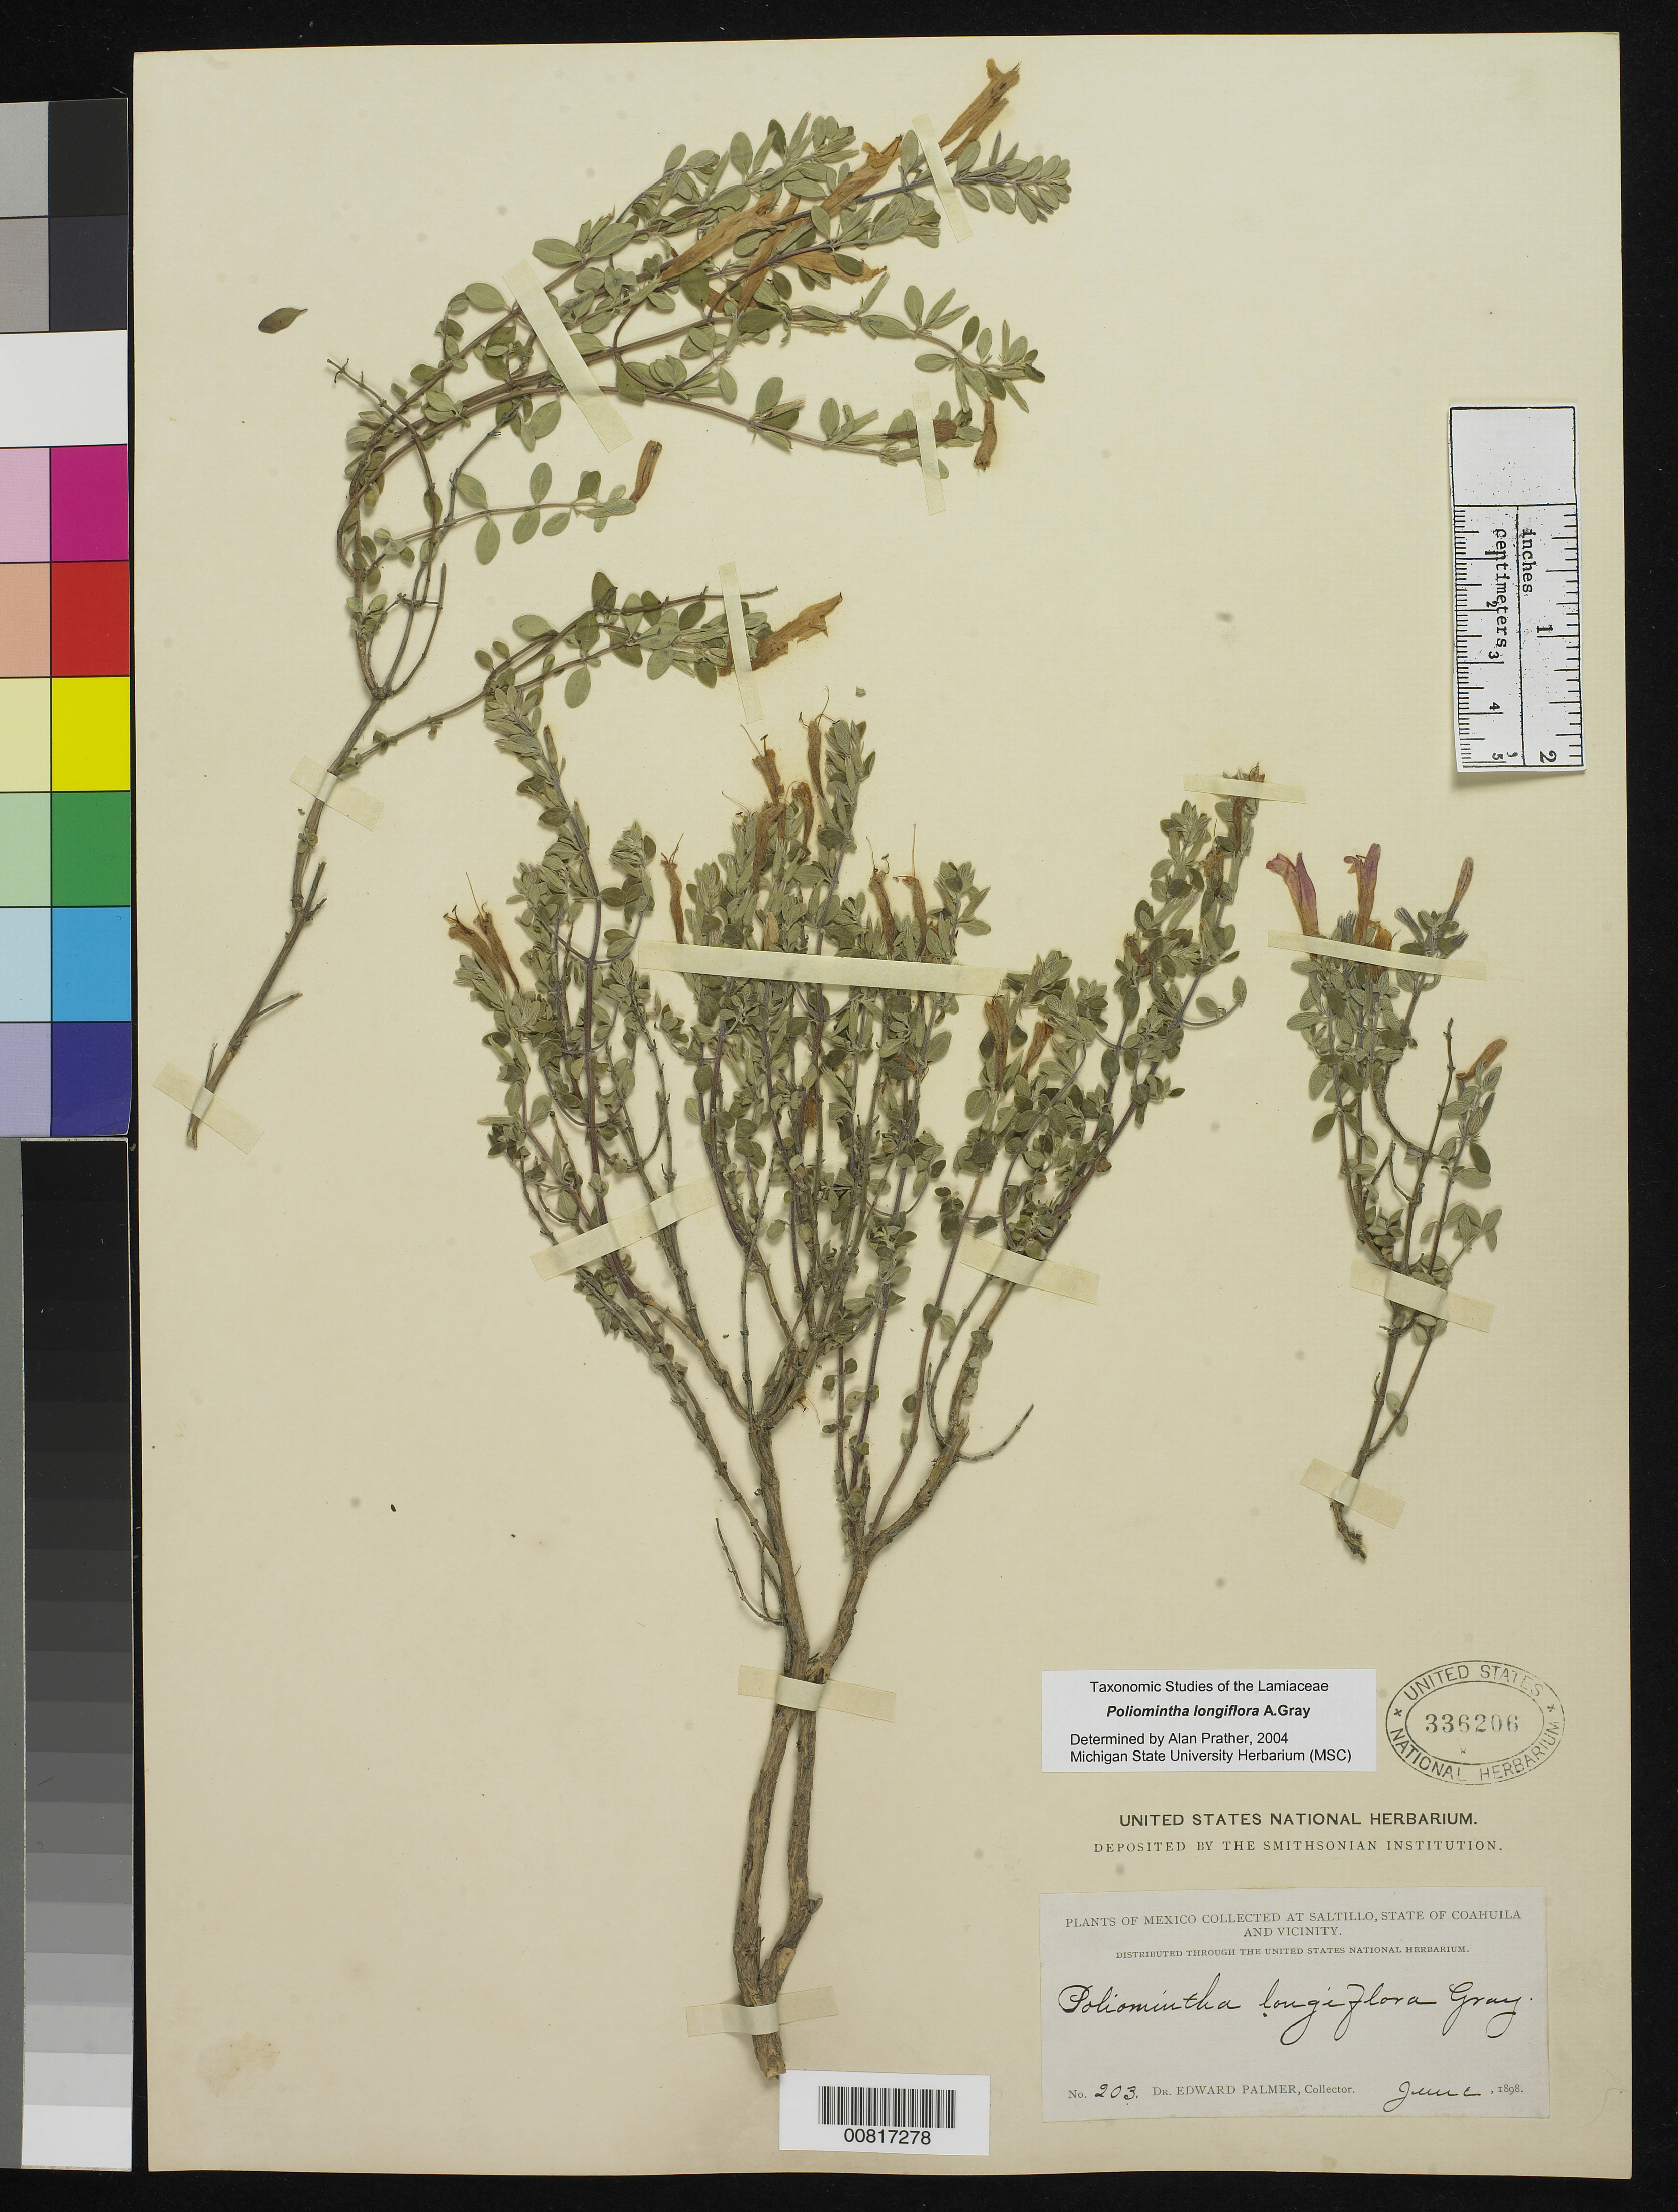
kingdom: Plantae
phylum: Tracheophyta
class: Magnoliopsida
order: Lamiales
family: Lamiaceae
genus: Poliomintha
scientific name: Poliomintha longiflora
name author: A. Gray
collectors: E. Palmer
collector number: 203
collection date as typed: Jun 1898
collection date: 1898-06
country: Mexico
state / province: Coahuila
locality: Saltillo, Coahuila and vicinity.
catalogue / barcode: US 336206